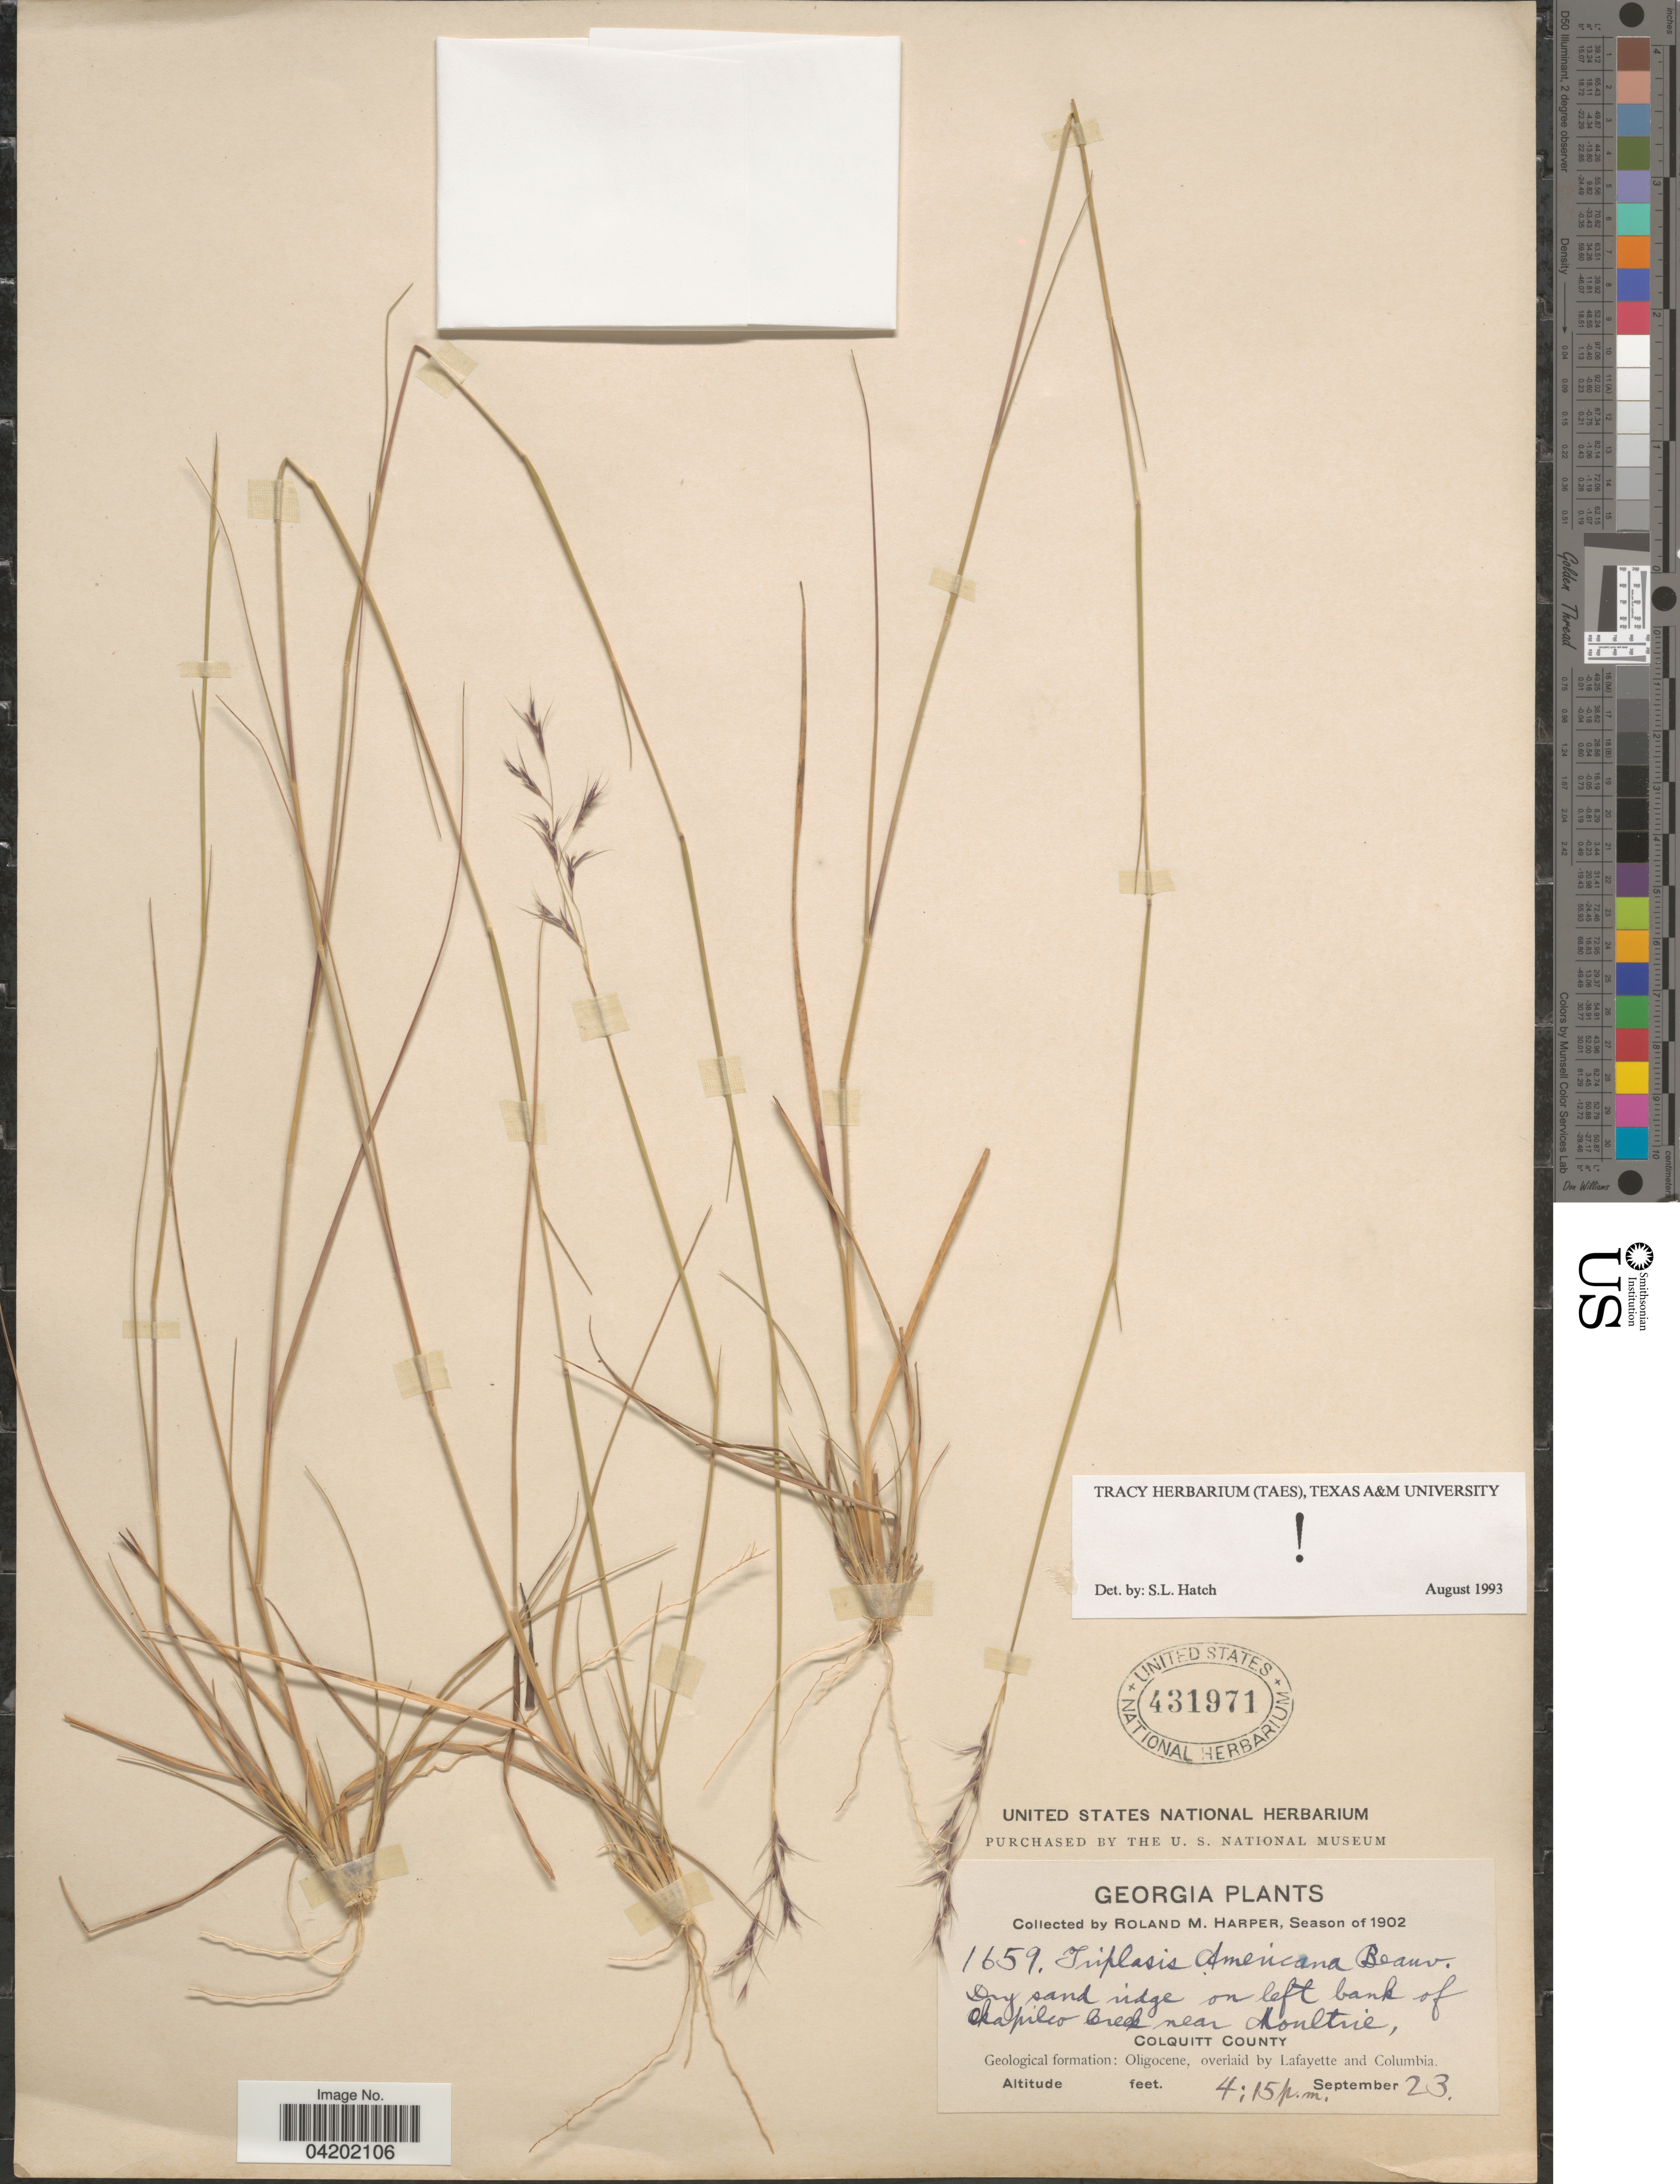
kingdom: Plantae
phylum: Tracheophyta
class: Liliopsida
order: Poales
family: Poaceae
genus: Triplasis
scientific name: Triplasis americana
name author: P. Beauv.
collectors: R. M. Harper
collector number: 1659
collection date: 1902-09-23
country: United States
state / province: Georgia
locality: Dry sand ridge on left bank of Chapilco Creek near Moultrie, Colquitt County. Geological formation: Oligocene, overlaid by Lafayette and Columbia.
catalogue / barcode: US 431971